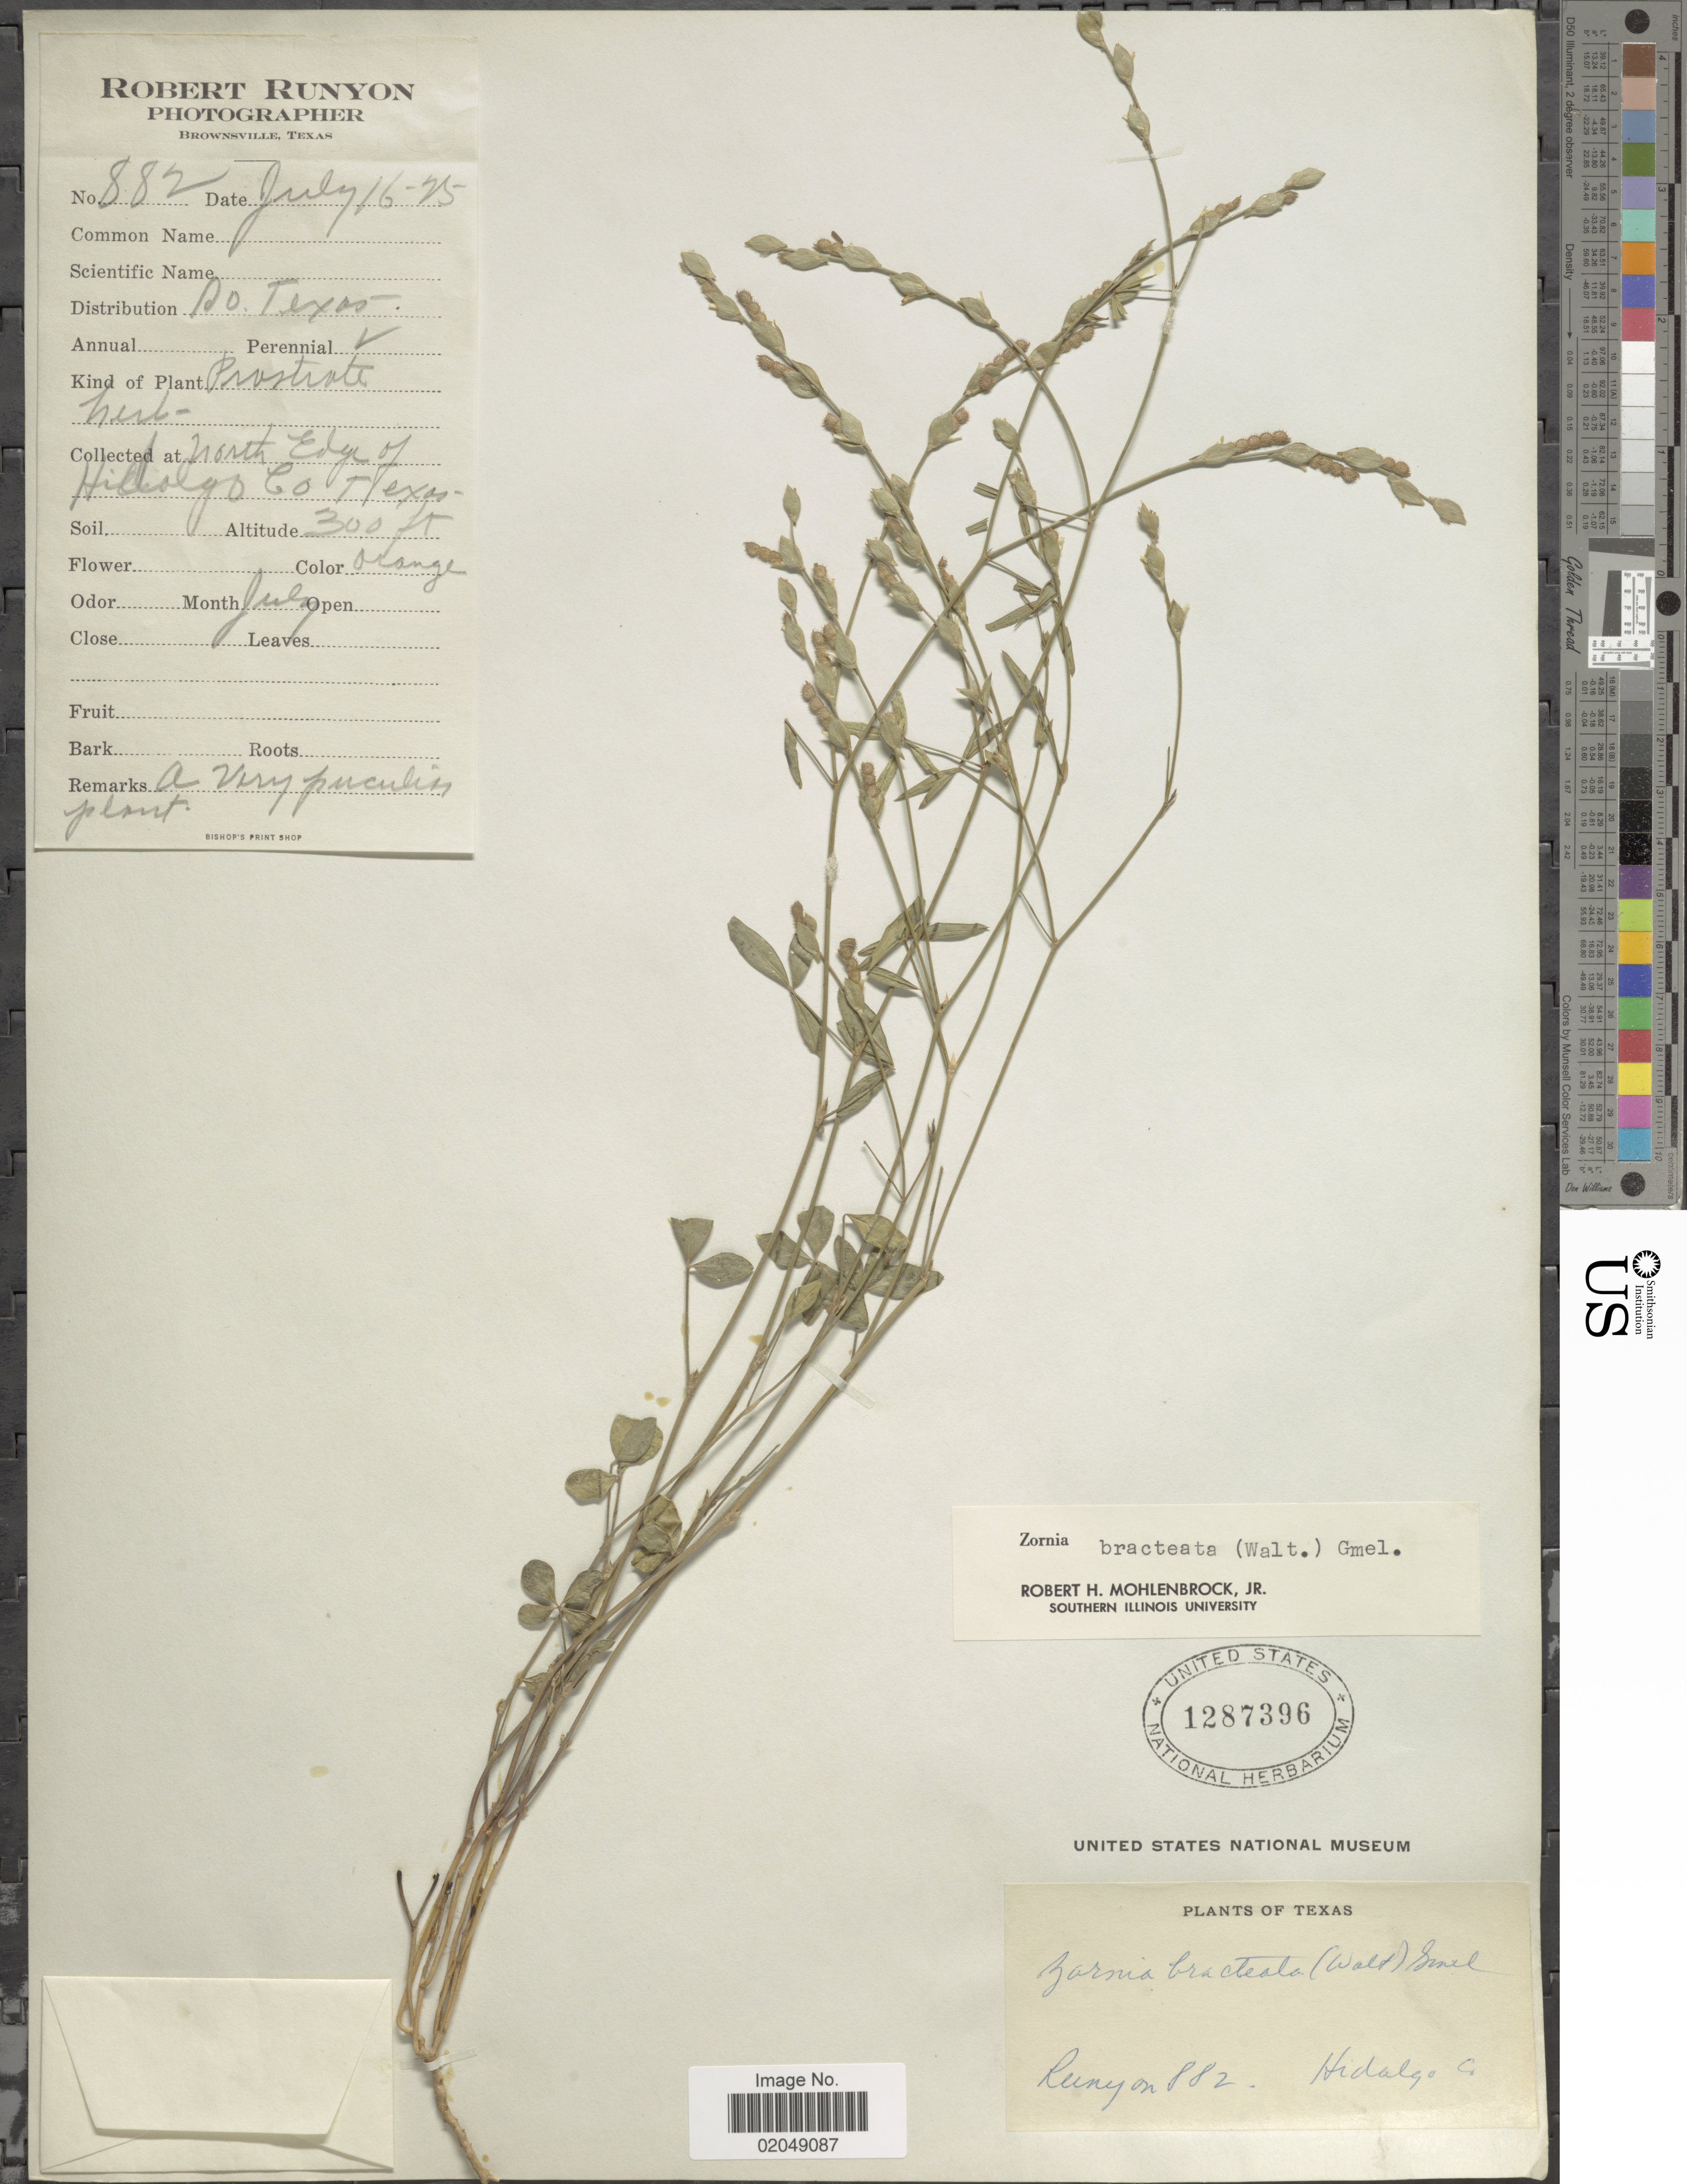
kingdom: Plantae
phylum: Tracheophyta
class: Magnoliopsida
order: Fabales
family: Fabaceae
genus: Zornia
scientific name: Zornia bracteata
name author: J.F. Gmel.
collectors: R. Runyon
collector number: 882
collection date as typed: Transcribed d/m/y: 16/7/25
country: United States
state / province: Texas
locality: North edge of Hidalgo Co.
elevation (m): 91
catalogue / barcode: US 1287396